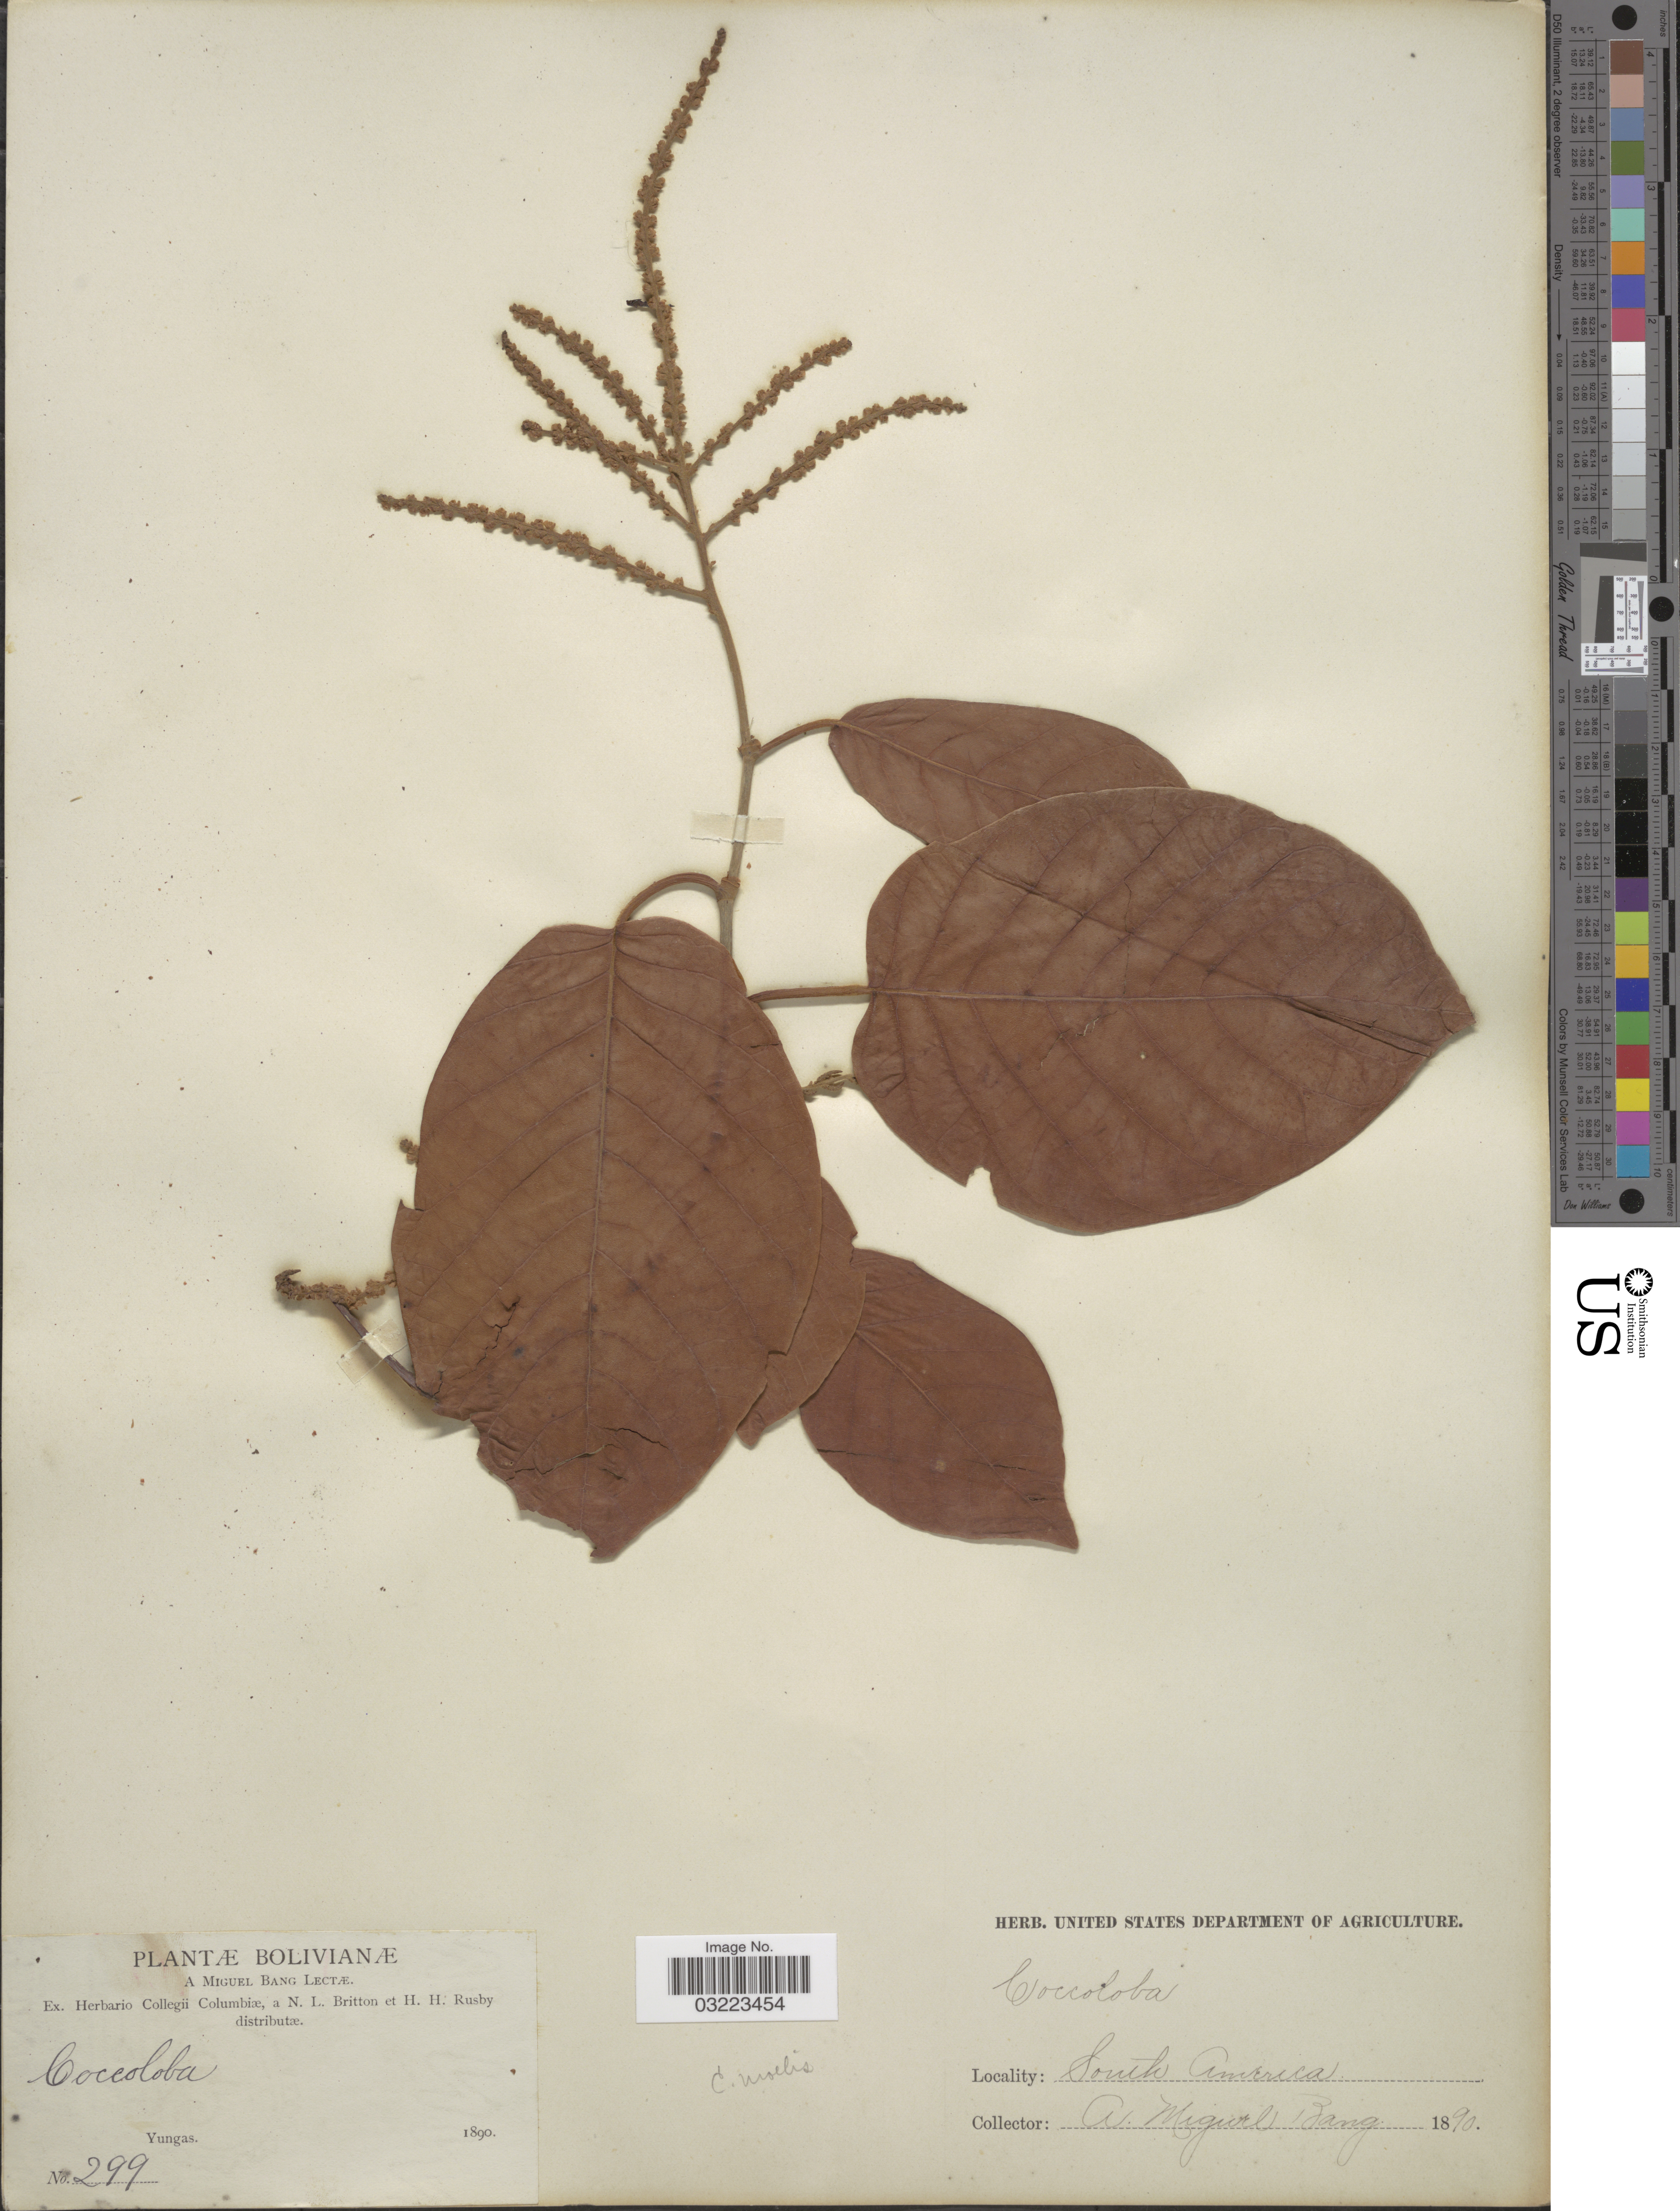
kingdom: Plantae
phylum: Tracheophyta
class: Magnoliopsida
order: Caryophyllales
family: Polygonaceae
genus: Coccoloba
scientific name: Coccoloba mollis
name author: Casar.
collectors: M. Bang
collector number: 299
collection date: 1890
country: Bolivia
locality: Yungas.